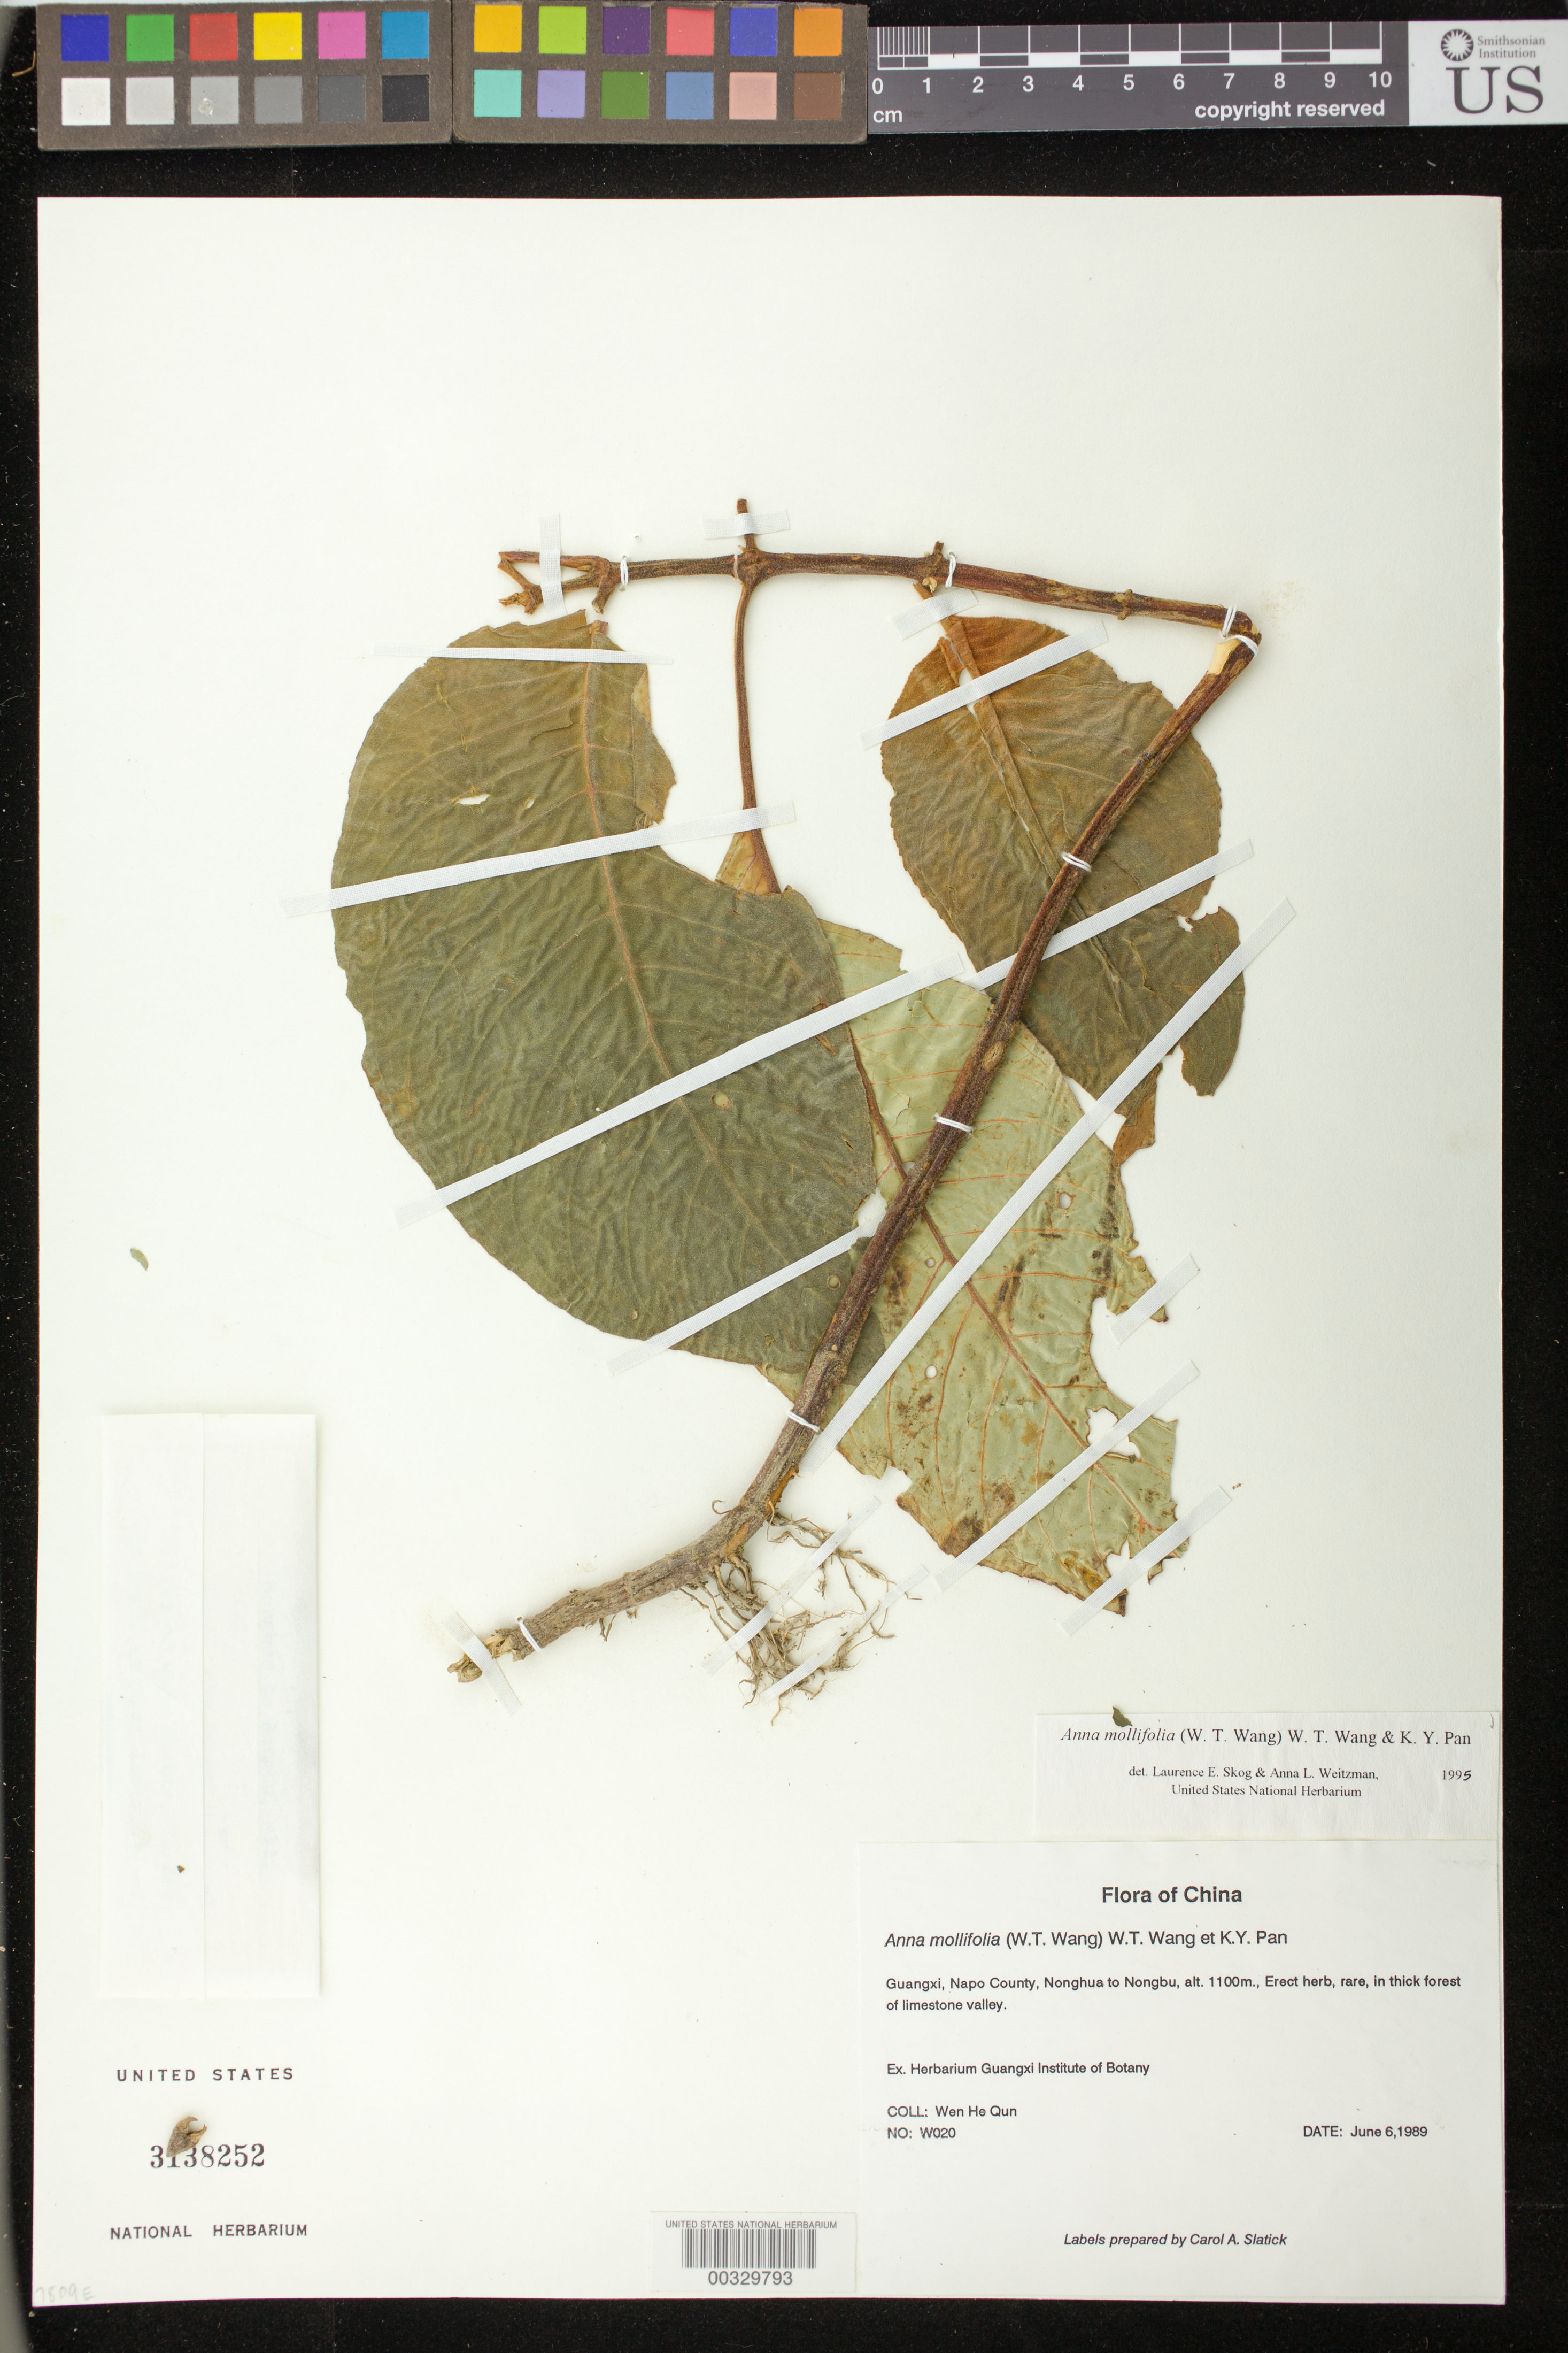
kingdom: Plantae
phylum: Tracheophyta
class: Magnoliopsida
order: Lamiales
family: Gesneriaceae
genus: Anna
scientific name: Anna mollifolia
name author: (W.T. Wang) W.T. Wang & K.Y. Pan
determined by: Skog, L. E.; Weitzman, A. L.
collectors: H. Wen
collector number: W020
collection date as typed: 06 Jun 1989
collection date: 1989-06-06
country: China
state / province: Guangxi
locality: Guangxi, Napo County, Nonghua to Nongbu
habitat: In thick forest of limestone valley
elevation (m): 1100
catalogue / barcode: US 3138252